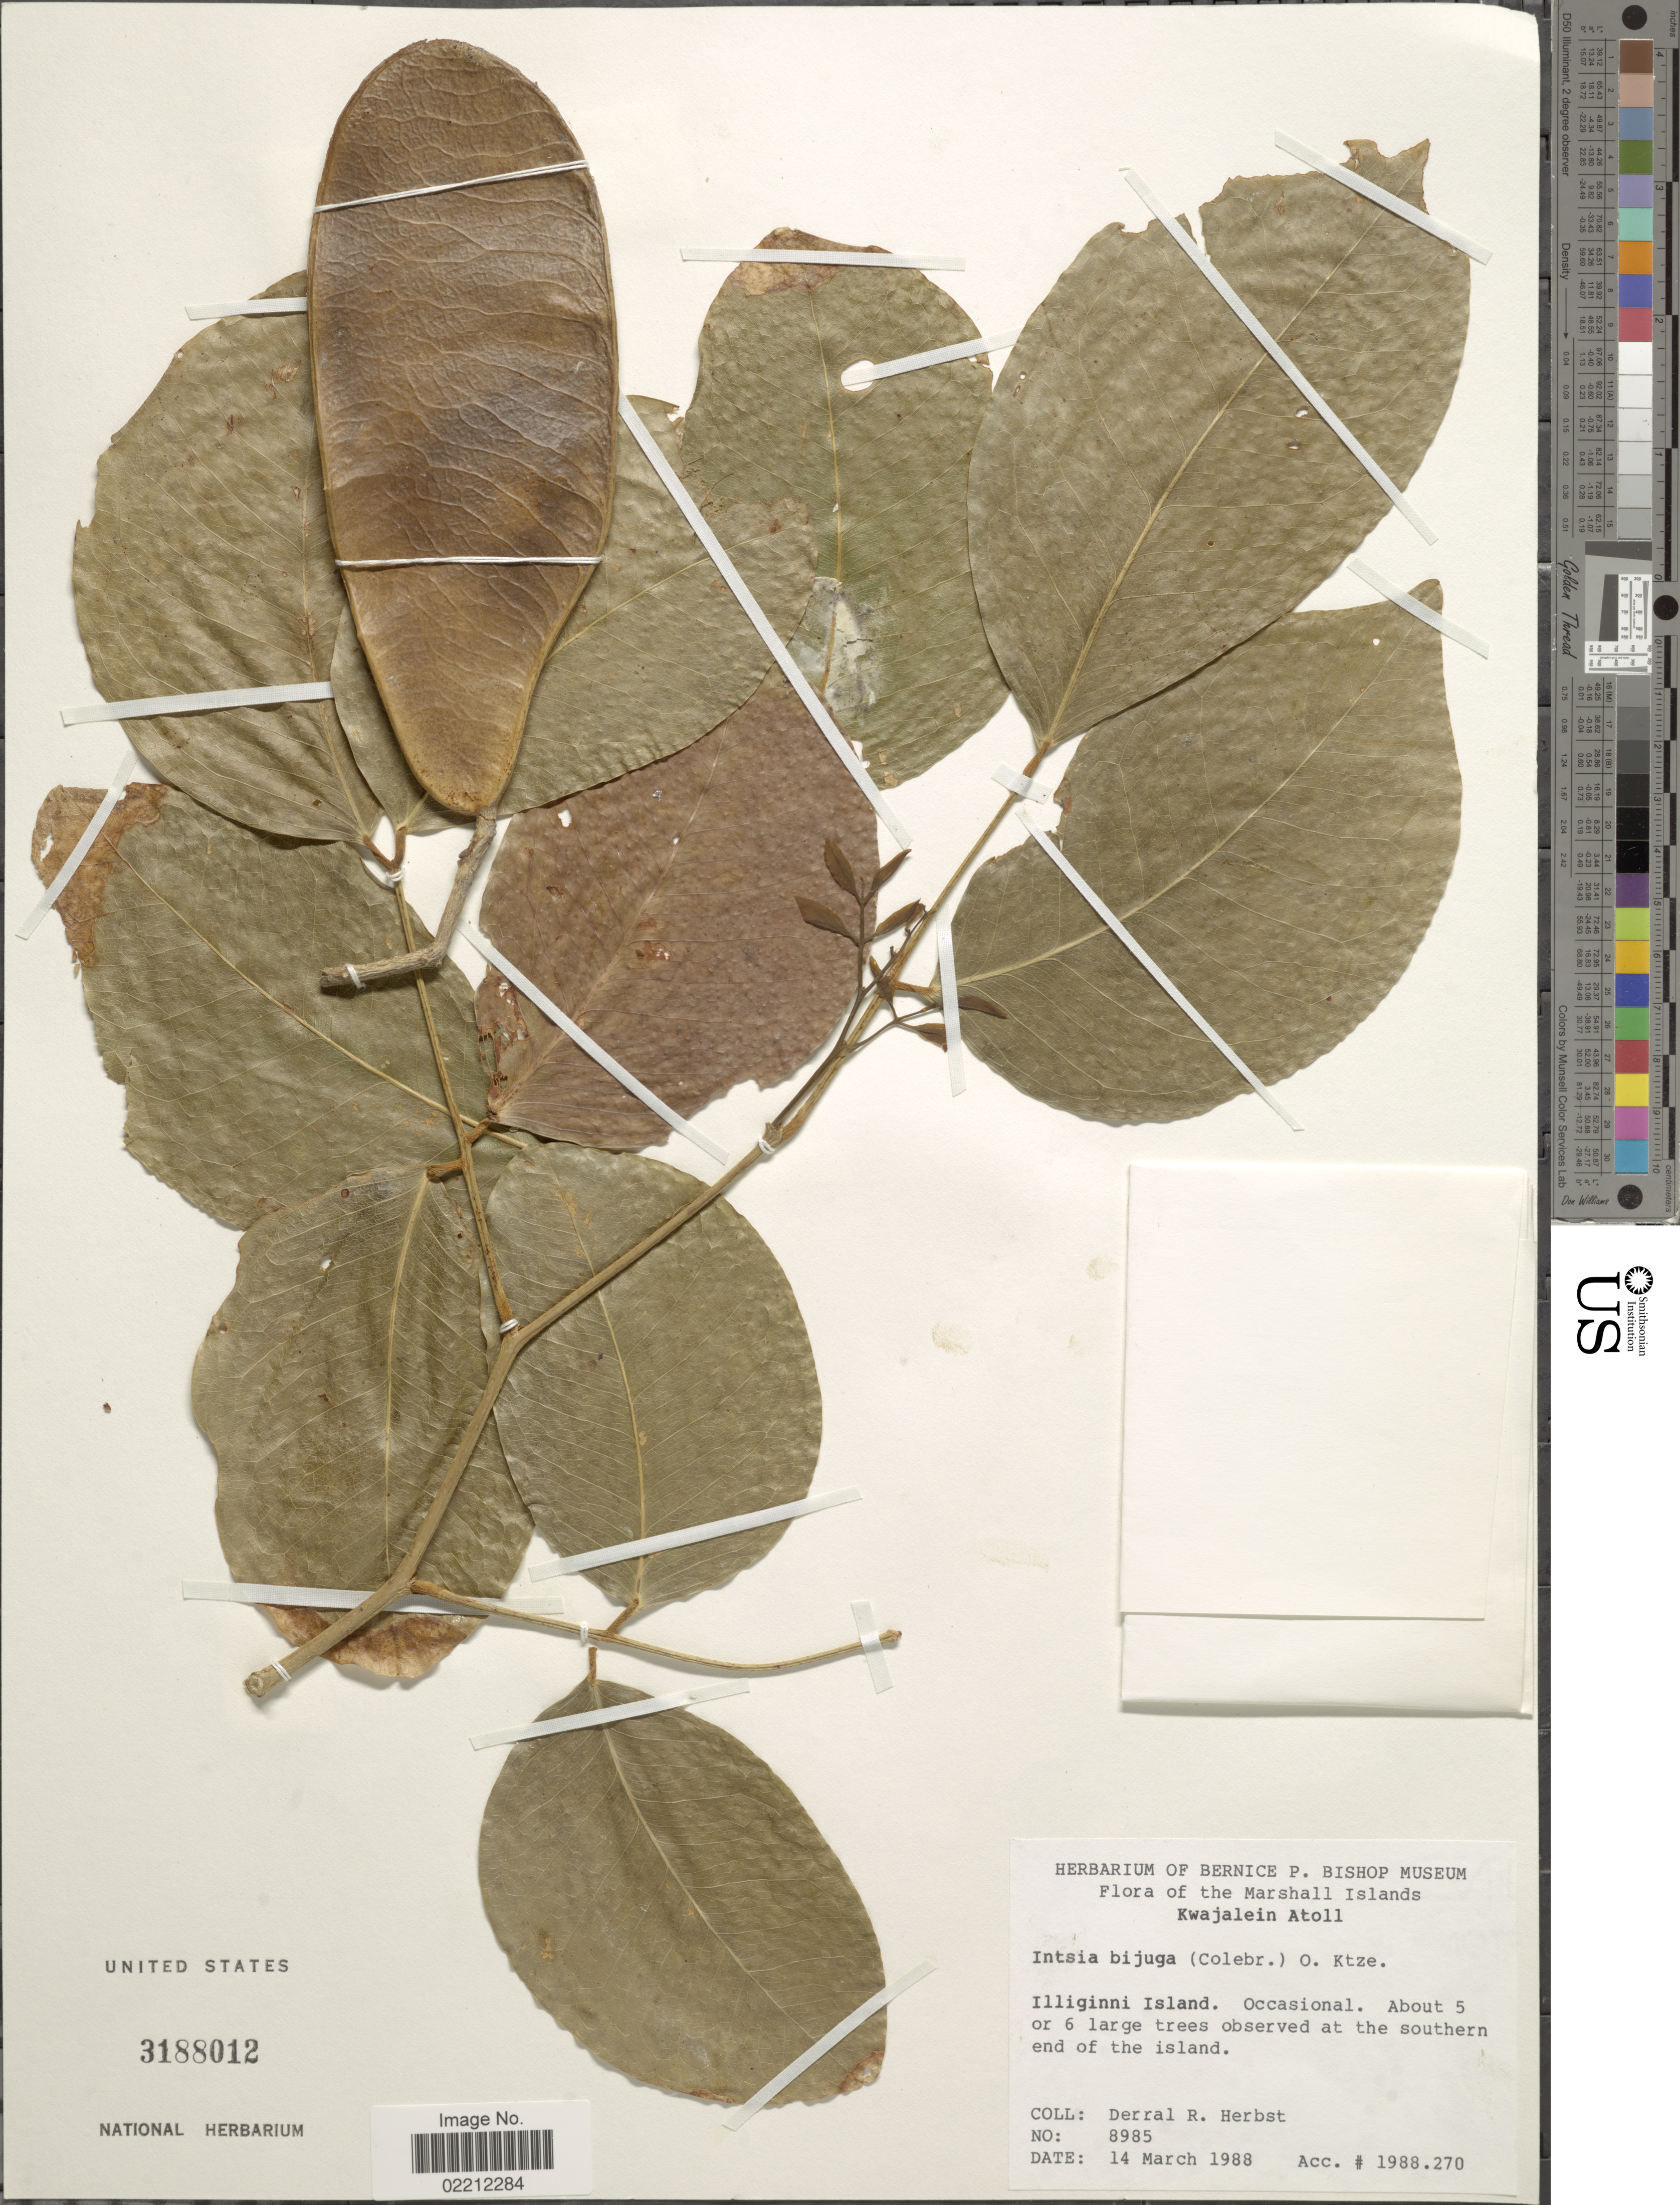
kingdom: Plantae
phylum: Tracheophyta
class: Magnoliopsida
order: Fabales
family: Fabaceae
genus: Intsia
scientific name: Intsia bijuga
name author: (Colebr.) Kuntze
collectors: D. R. Herbst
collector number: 8985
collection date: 1988-03-14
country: Marshall Islands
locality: Kwajalein Atoll. Illiginni Island.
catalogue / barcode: US 3188012